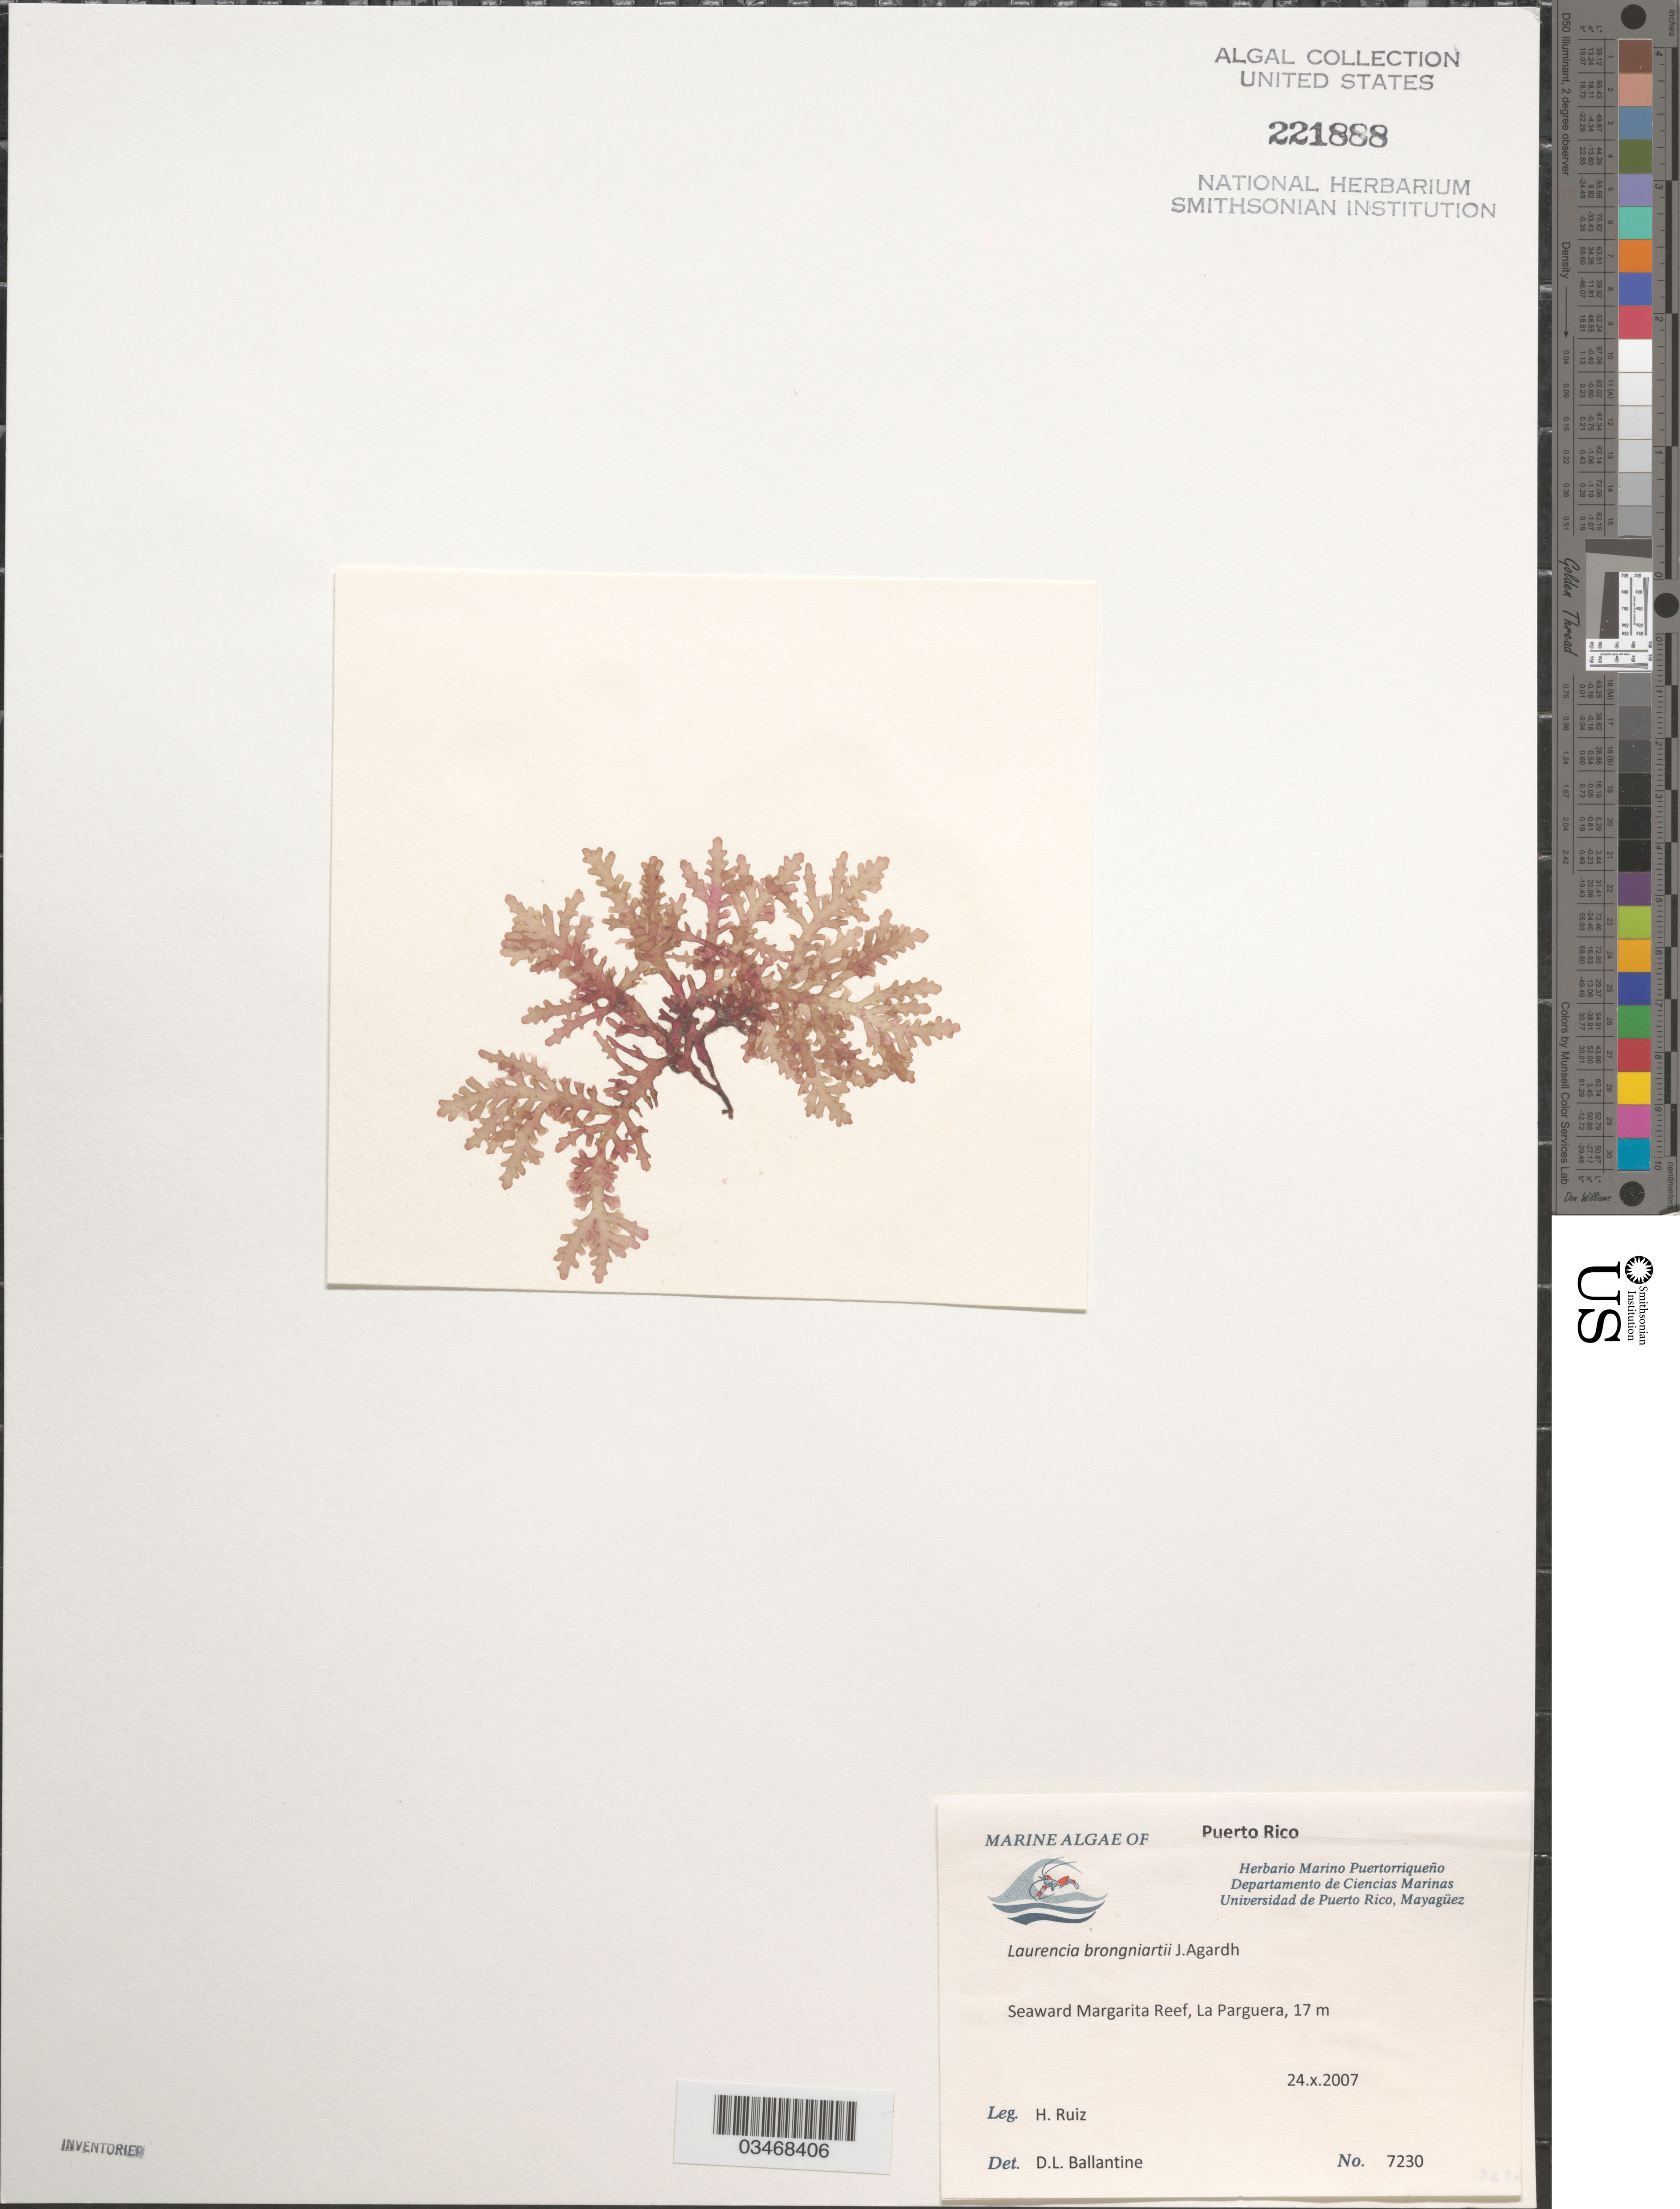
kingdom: Plantae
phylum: Rhodophyta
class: Florideophyceae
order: Ceramiales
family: Rhodomelaceae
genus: Laurencia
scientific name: Laurencia brongniartii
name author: J. Agardh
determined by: Ballantine, D. L.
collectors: H. Ruiz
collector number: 7230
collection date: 2007-10-24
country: Puerto Rico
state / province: Lajas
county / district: La Parguera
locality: Seaward Margarita Reef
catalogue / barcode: US 221888